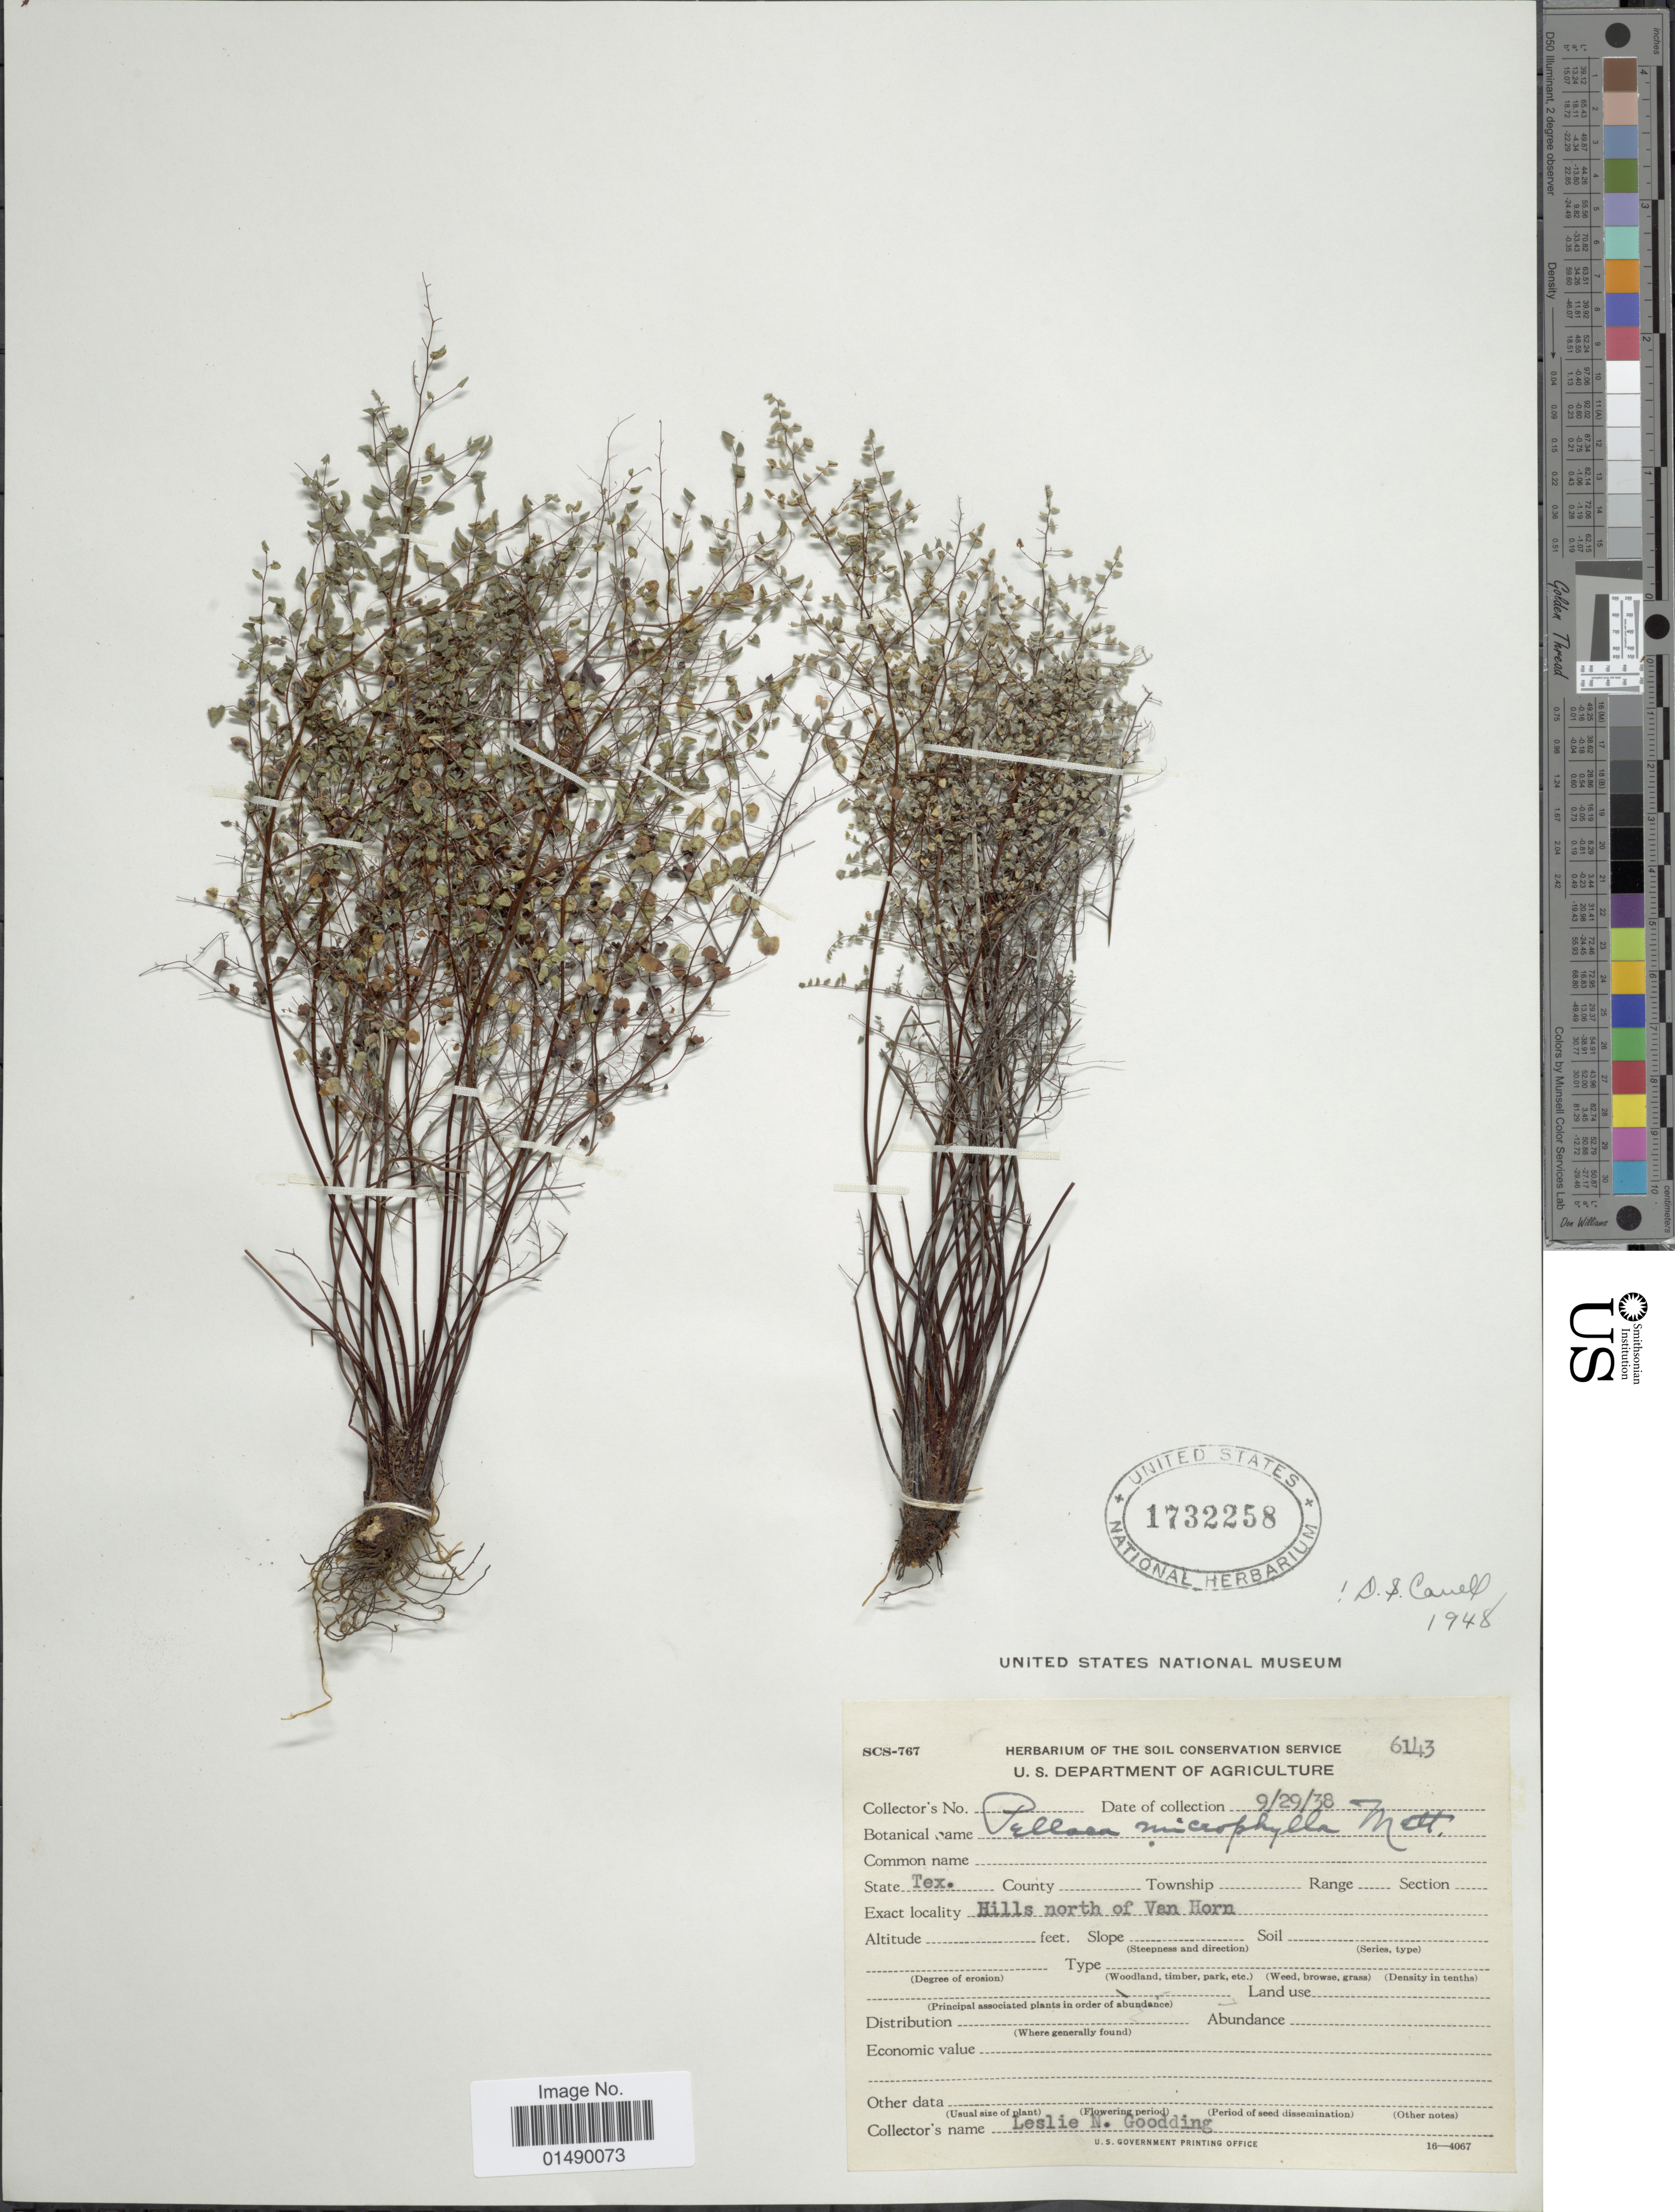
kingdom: Plantae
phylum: Tracheophyta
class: Polypodiopsida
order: Polypodiales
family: Pteridaceae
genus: Argyrochosma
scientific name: Argyrochosma microphylla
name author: (Mett. ex Kuhn) Windham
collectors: L. N. Goodding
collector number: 6143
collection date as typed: Transcribed d/m/y: 29/9/38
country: United States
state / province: Texas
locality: Texas, Hills north of Van Horn.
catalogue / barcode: US 1732258